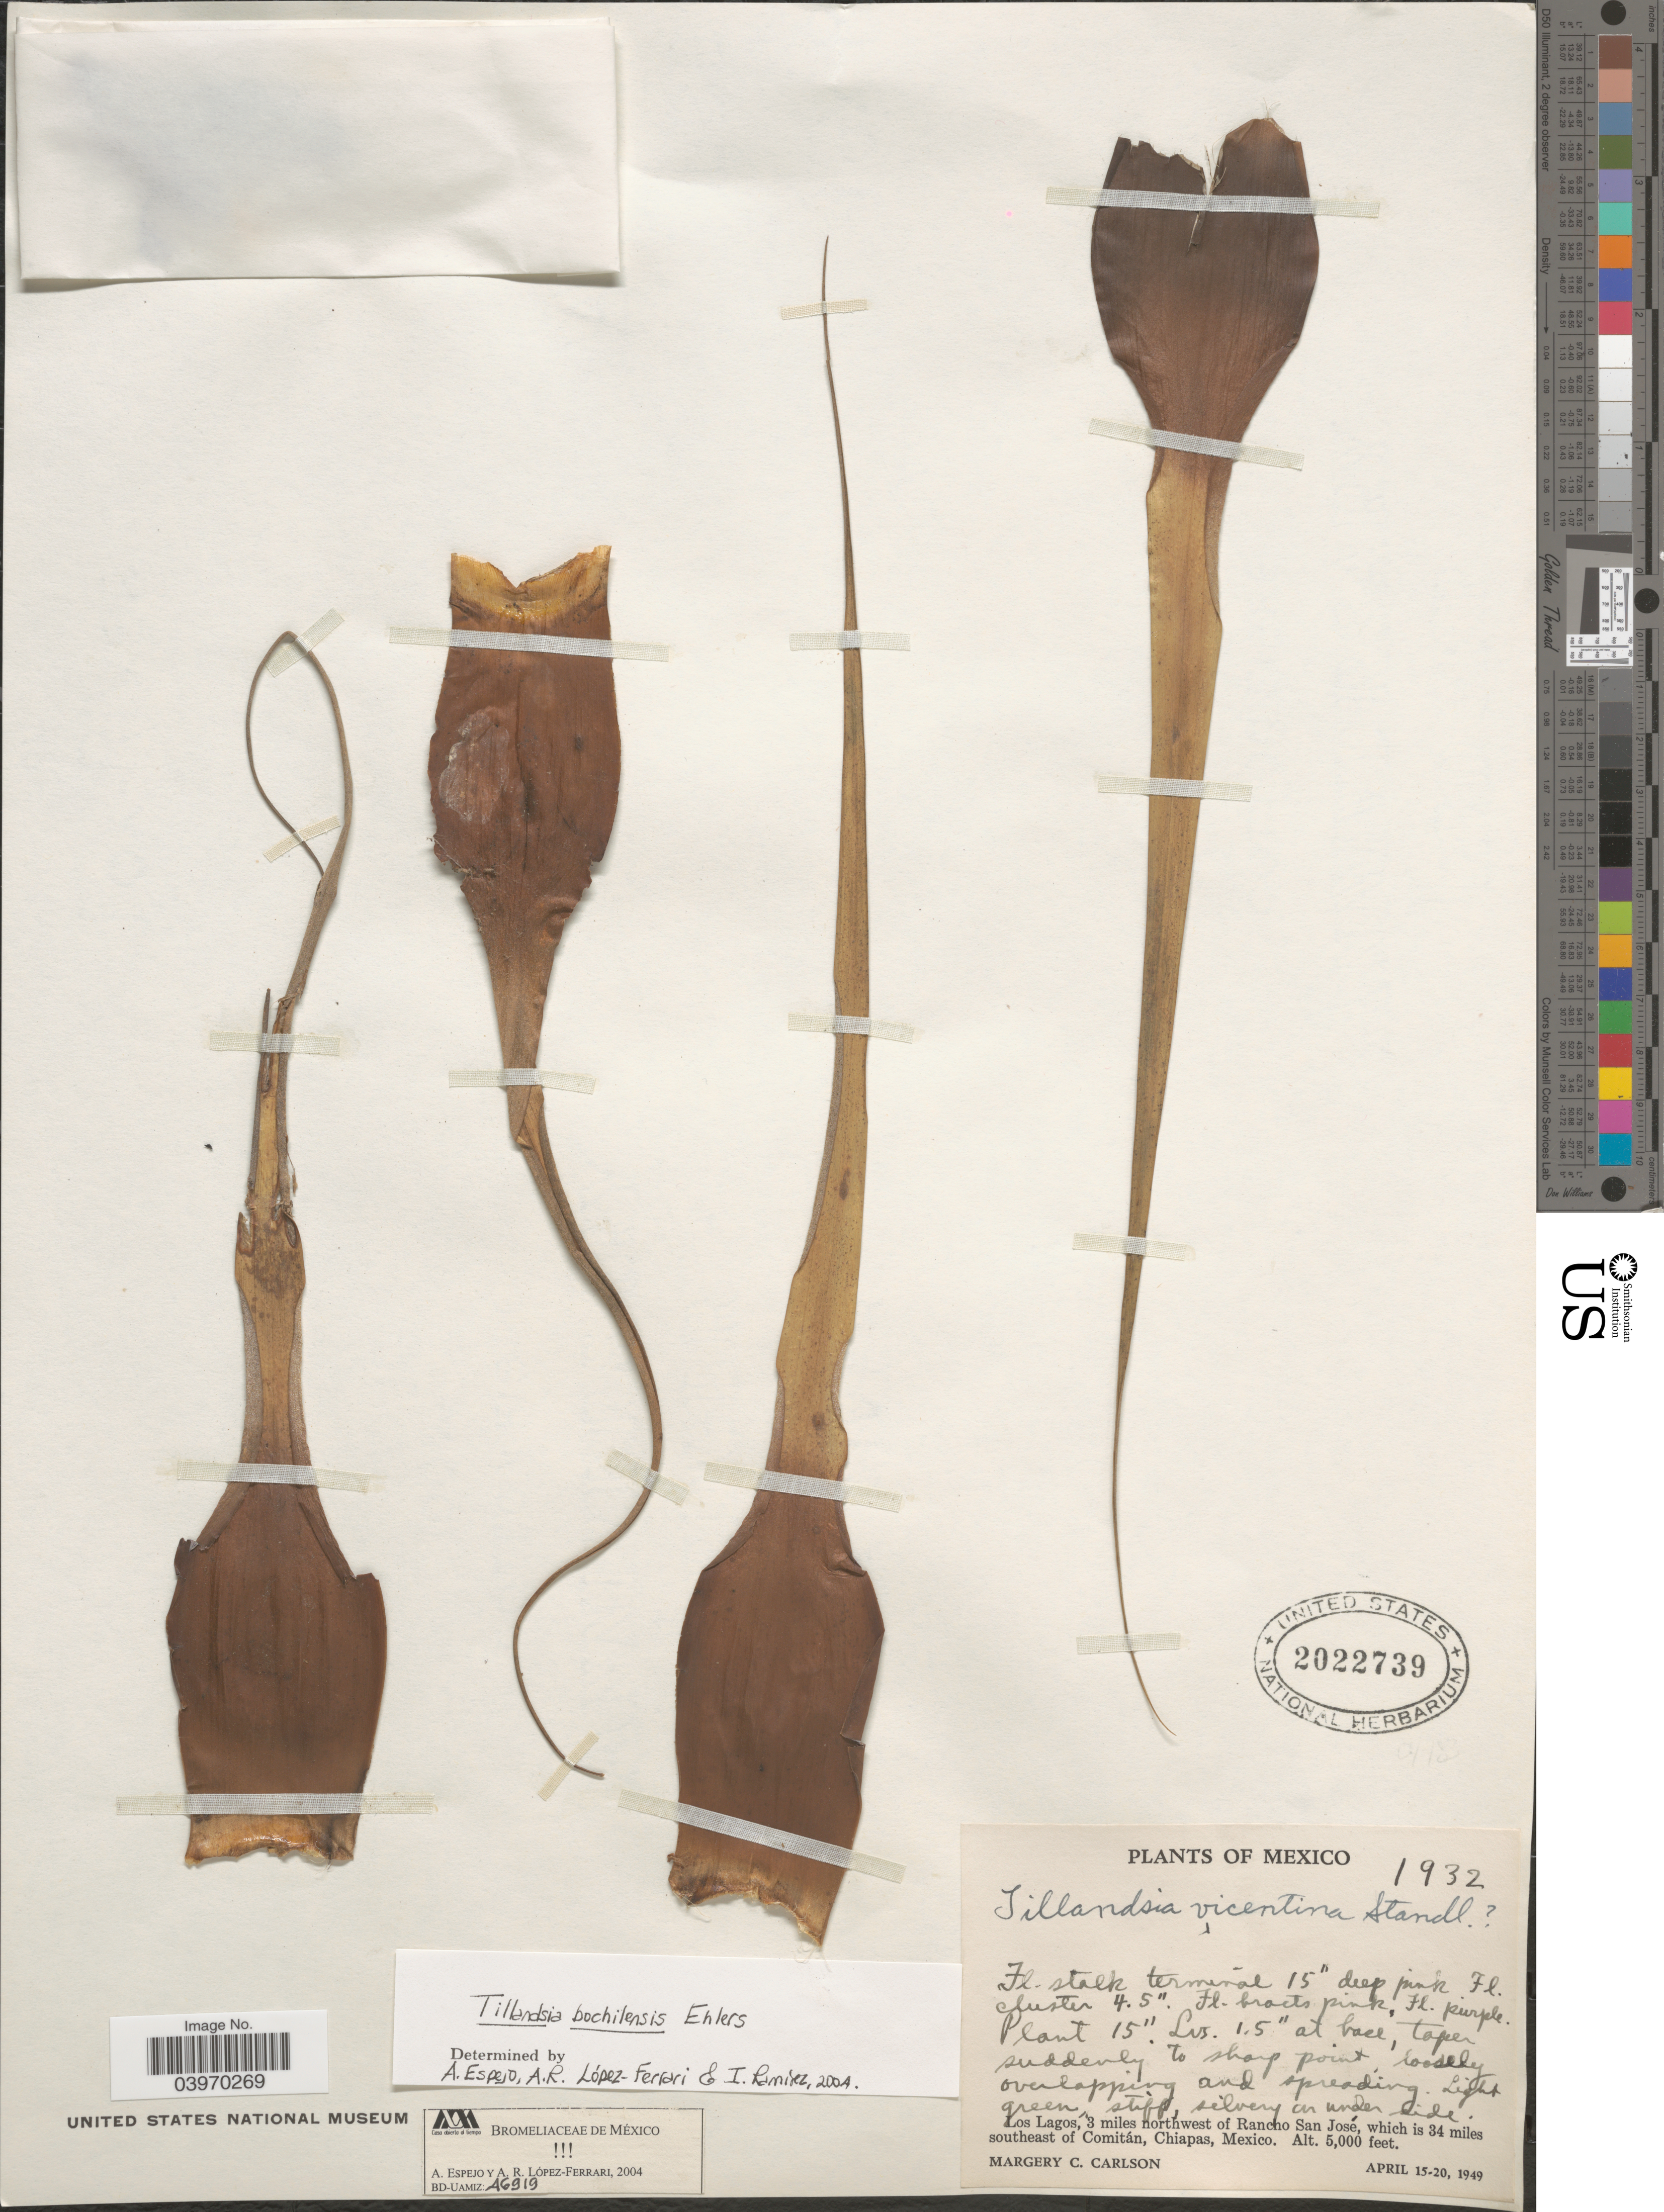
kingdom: Plantae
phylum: Tracheophyta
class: Liliopsida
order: Poales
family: Bromeliaceae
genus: Tillandsia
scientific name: Tillandsia bochilensis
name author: Ehlers ex Rauh & E. Gross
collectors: M. C. Carlson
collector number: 1932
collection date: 1949-04-15/1949-04-20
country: Mexico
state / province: Chiapas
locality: Los Lagos, 3 miles northwest of Rancho San José, which is 34 miles southeast of Comitán.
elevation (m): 1524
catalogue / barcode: US 2022739